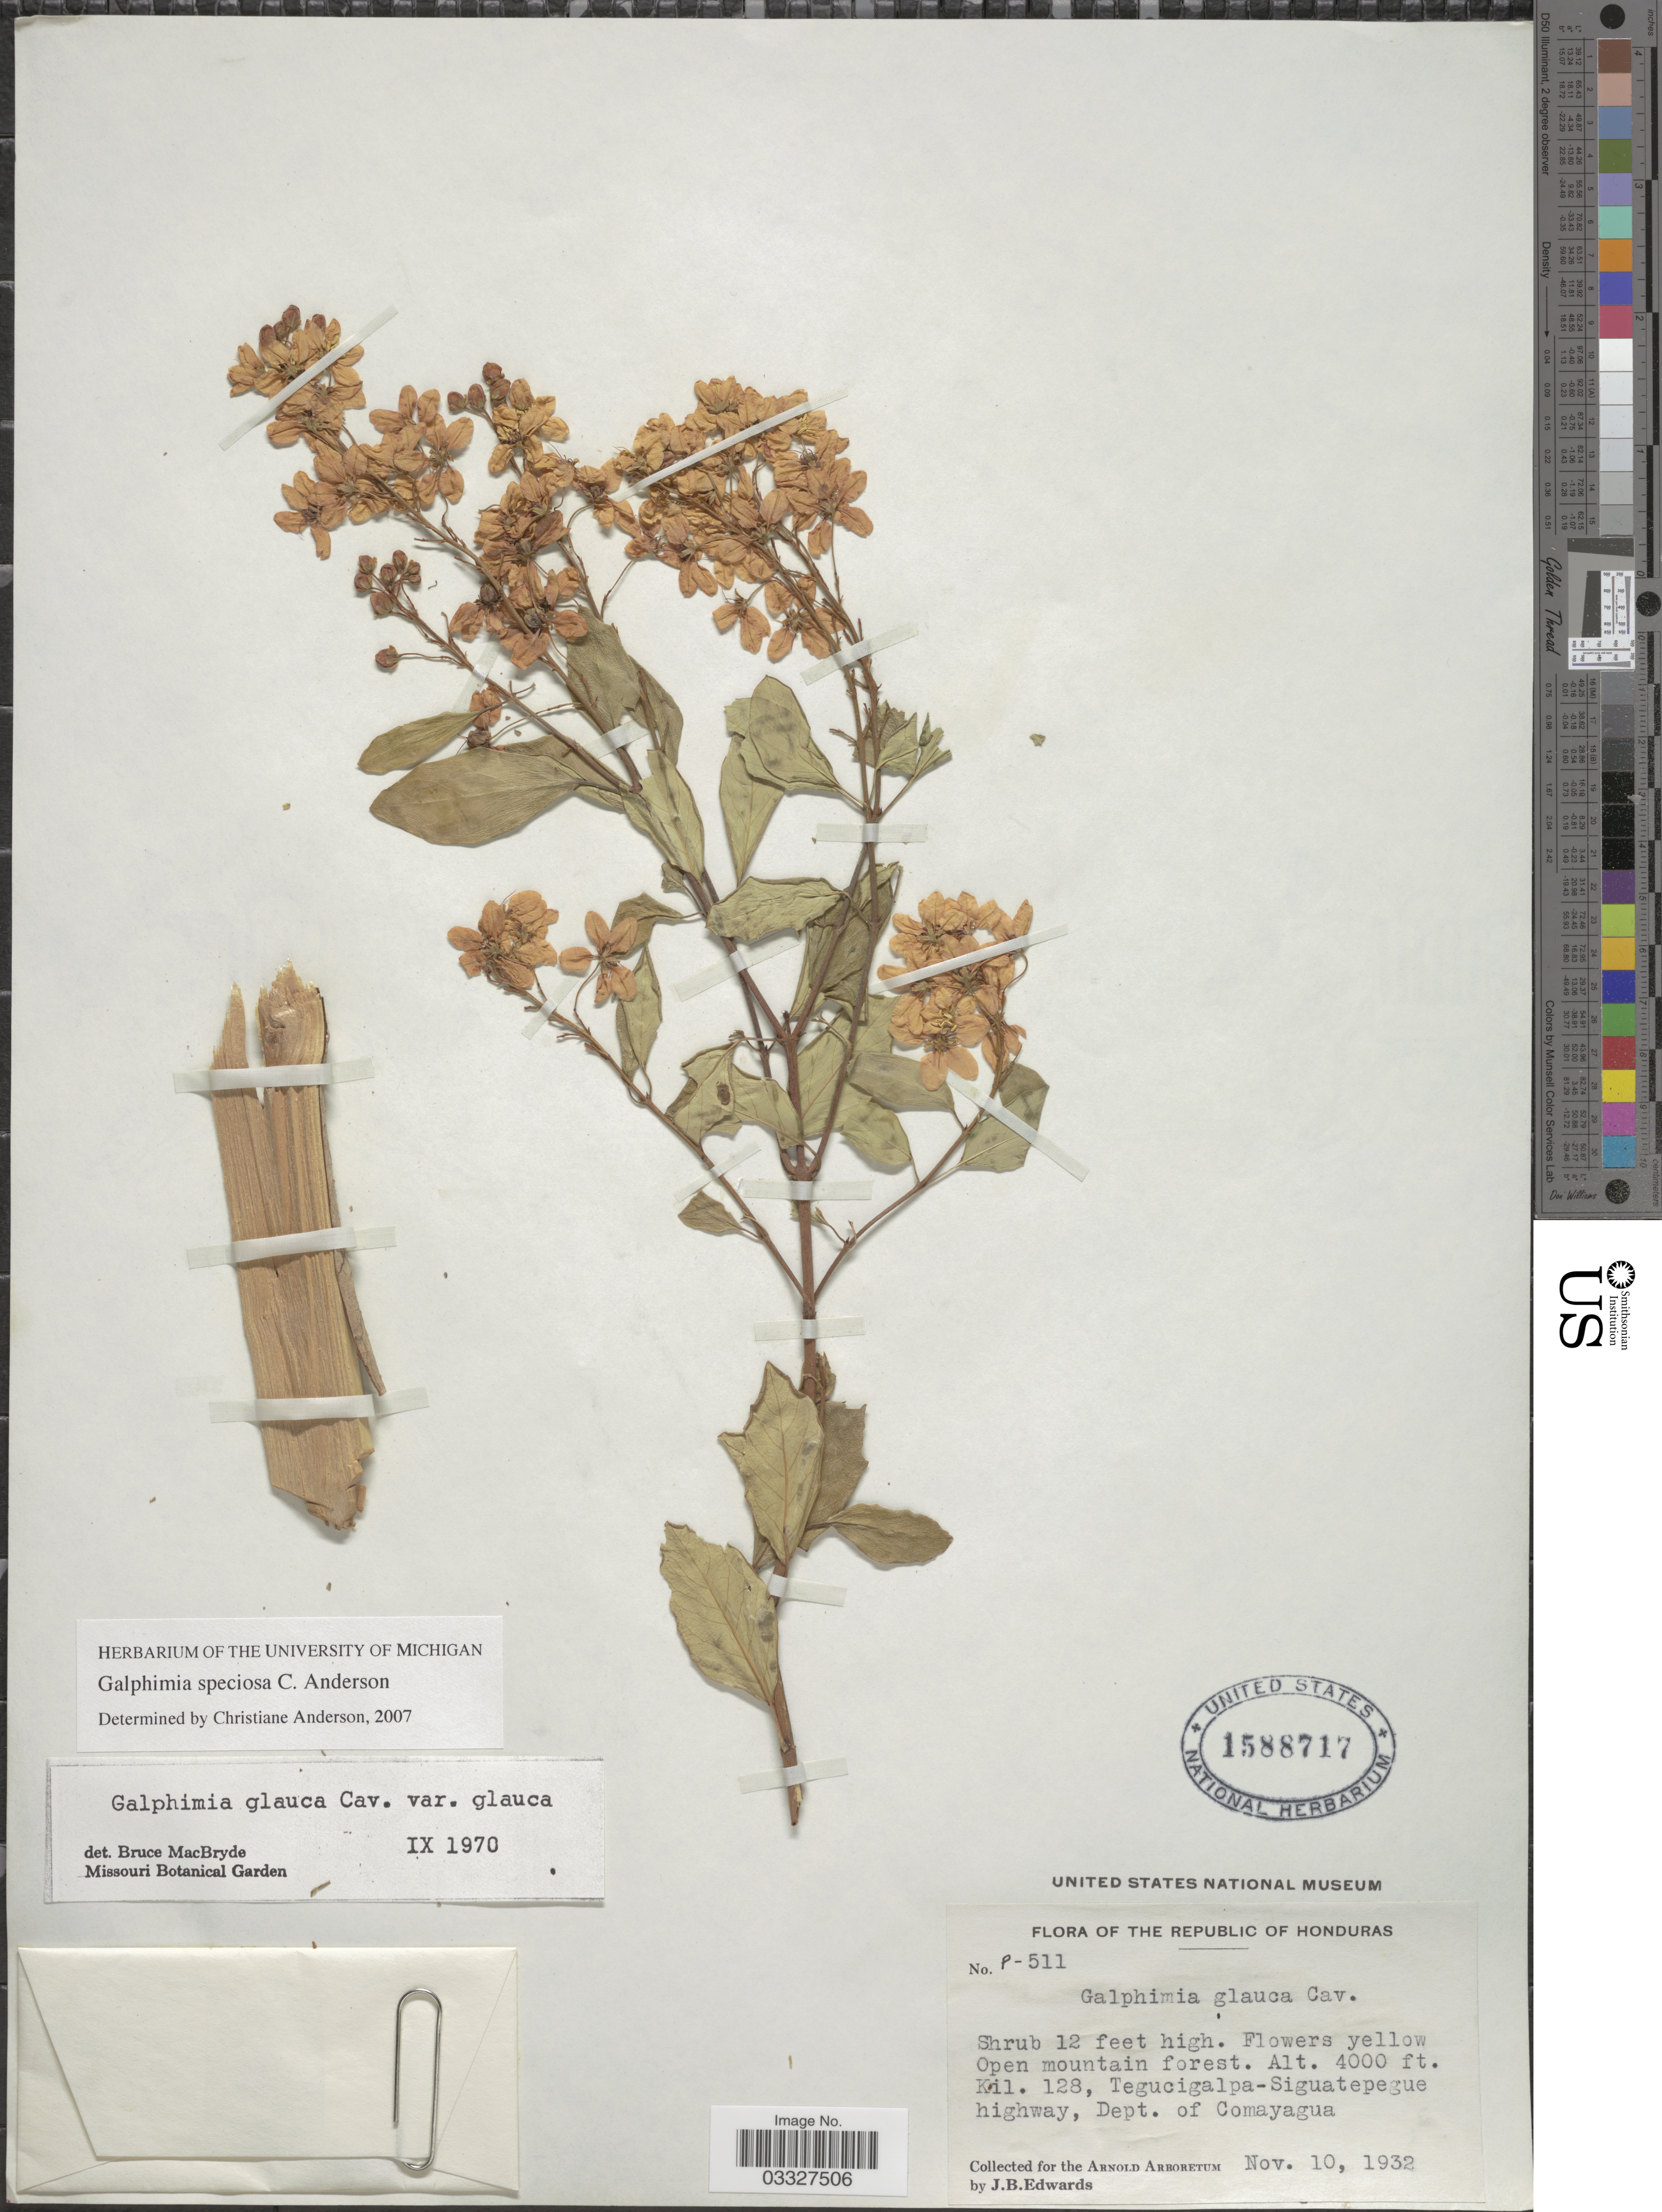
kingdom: Plantae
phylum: Tracheophyta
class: Magnoliopsida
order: Malpighiales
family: Malpighiaceae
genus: Galphimia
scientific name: Galphimia speciosa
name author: C.E. Anderson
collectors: J. B. Edwards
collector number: P-511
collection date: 1932-11-10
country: Honduras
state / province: Comayagua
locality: Kil. 128, Tegucigalpa-Siguatepegue highway, Dept. of Comayagua.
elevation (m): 1219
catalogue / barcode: US 1588717